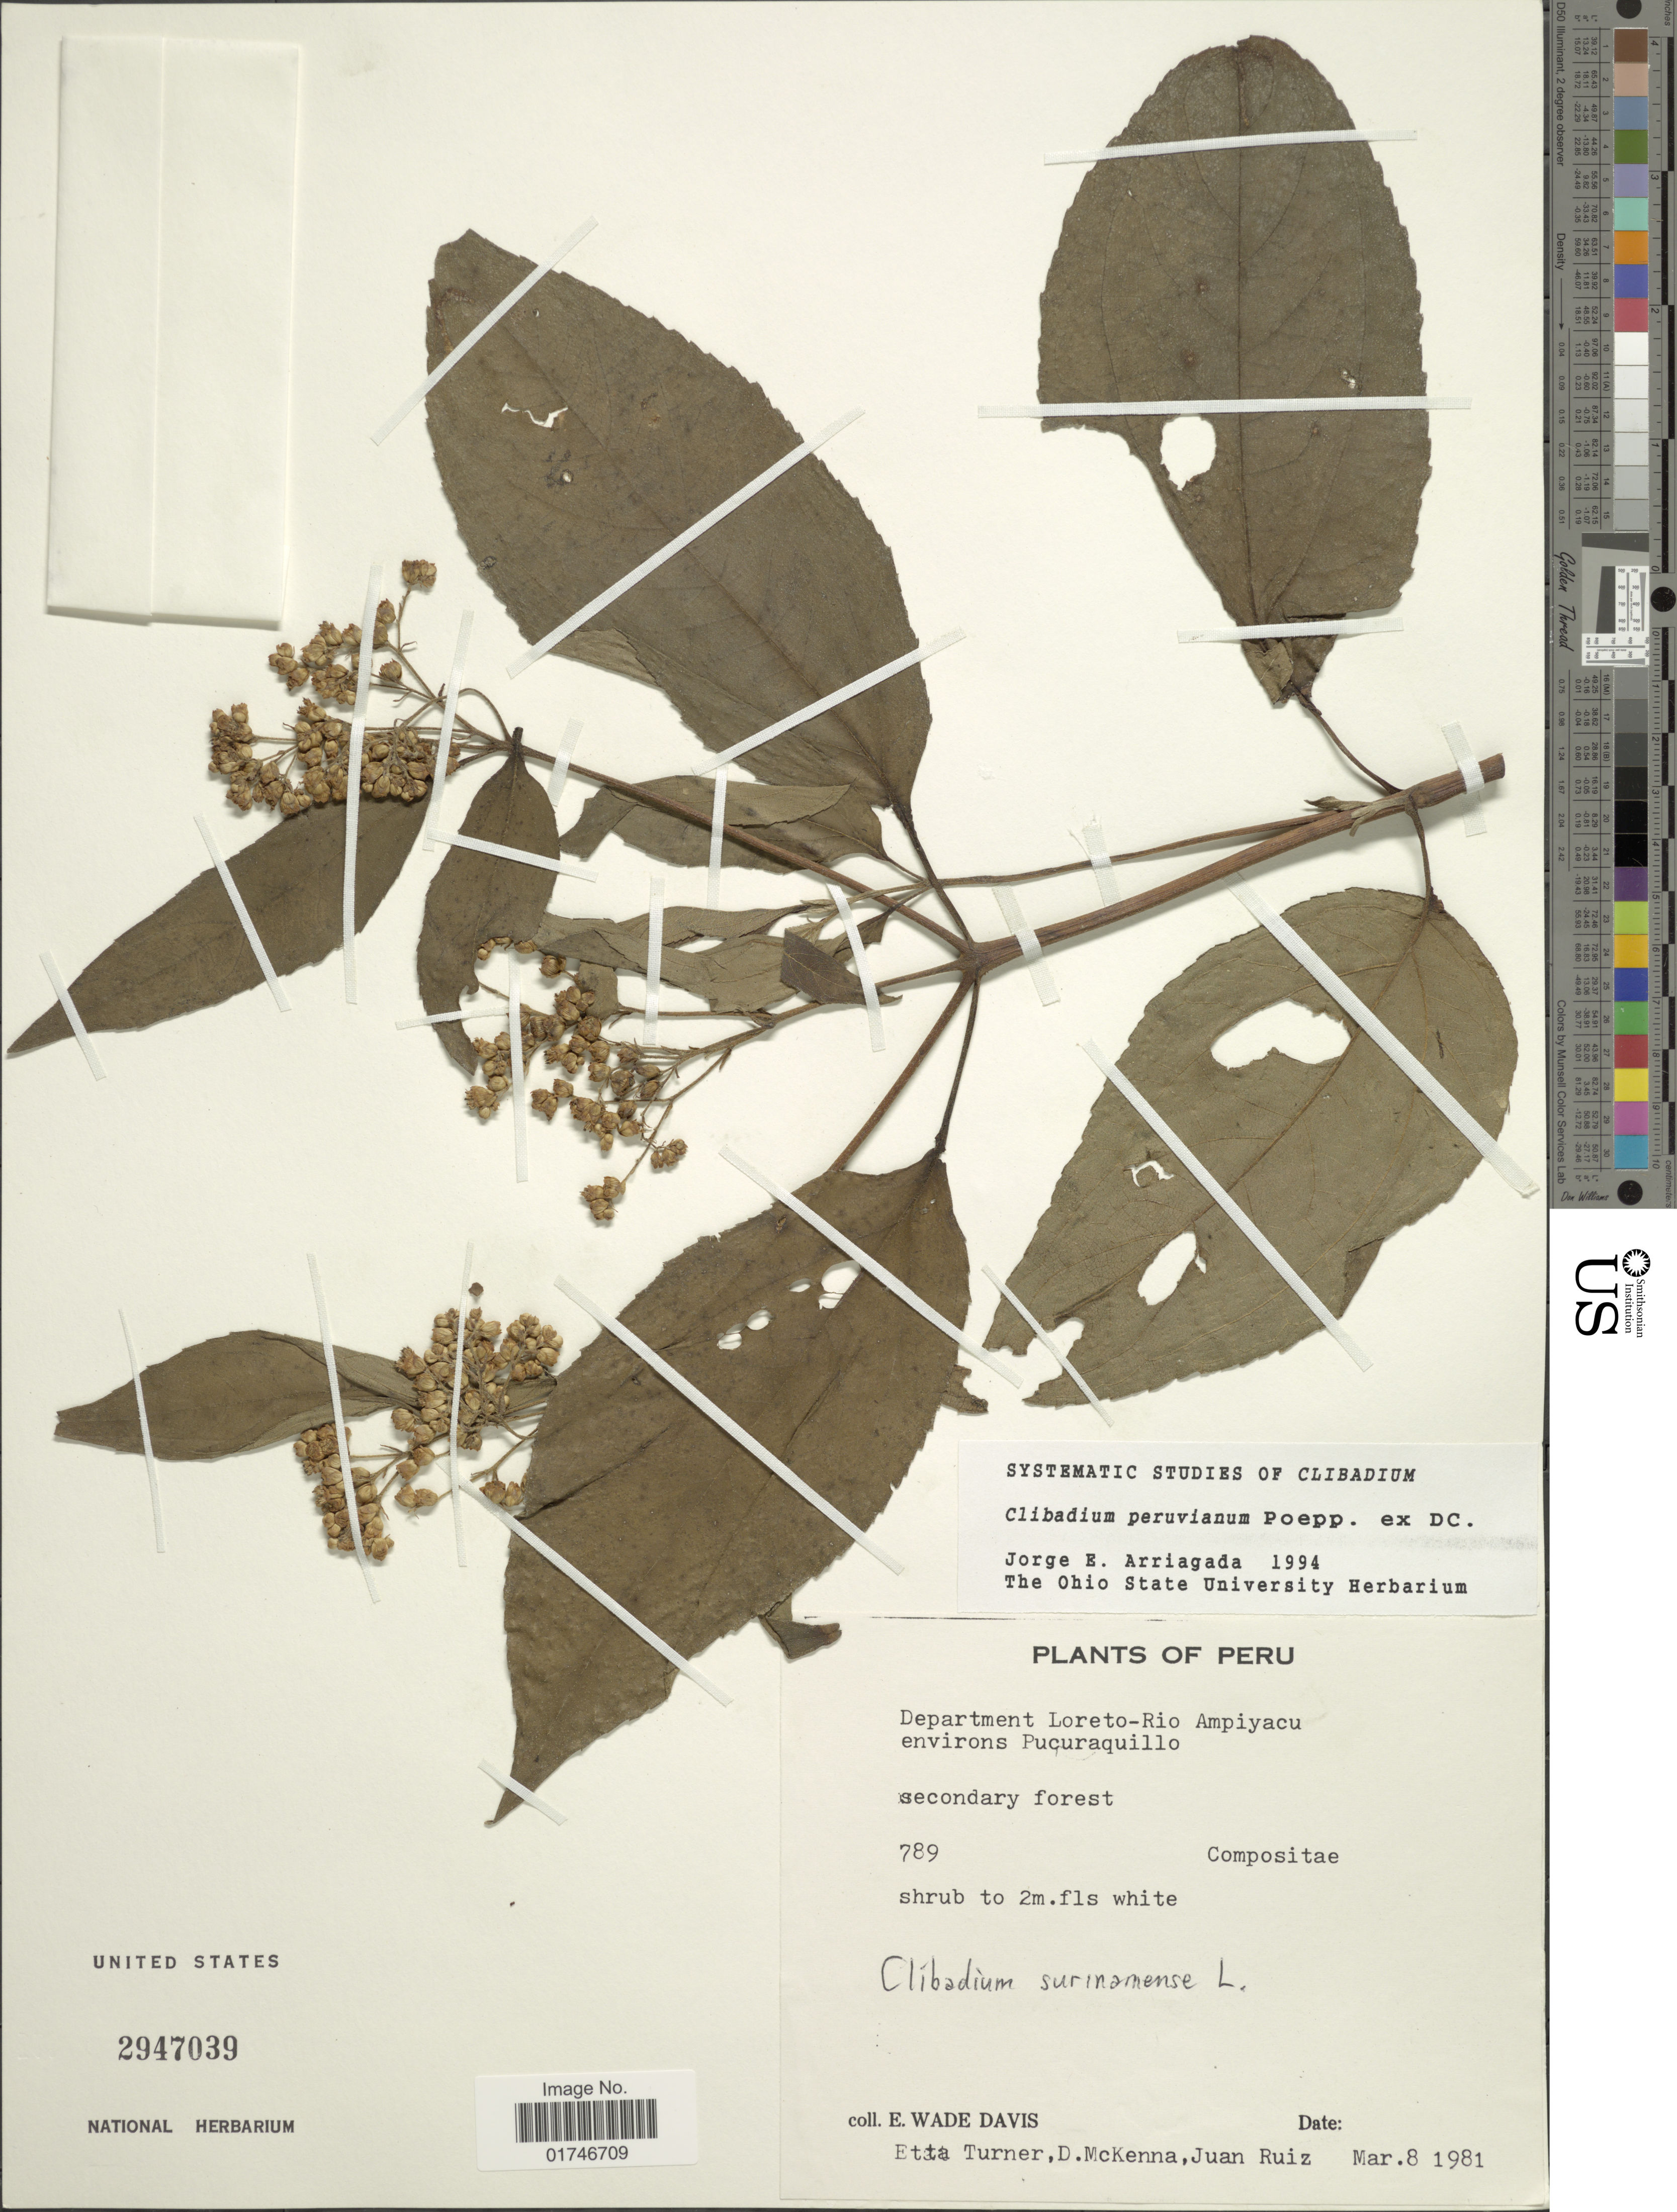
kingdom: Plantae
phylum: Tracheophyta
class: Magnoliopsida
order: Asterales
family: Asteraceae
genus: Clibadium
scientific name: Clibadium peruvianum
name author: Poepp.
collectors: E. Wade-Davis, E. Turner, D. McKenna & J. Ruiz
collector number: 789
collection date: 1981-03-08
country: Peru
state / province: Loreto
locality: Department Loreto - Rio Ampiyacu, environs Pucuraquillo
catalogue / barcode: US 2947039